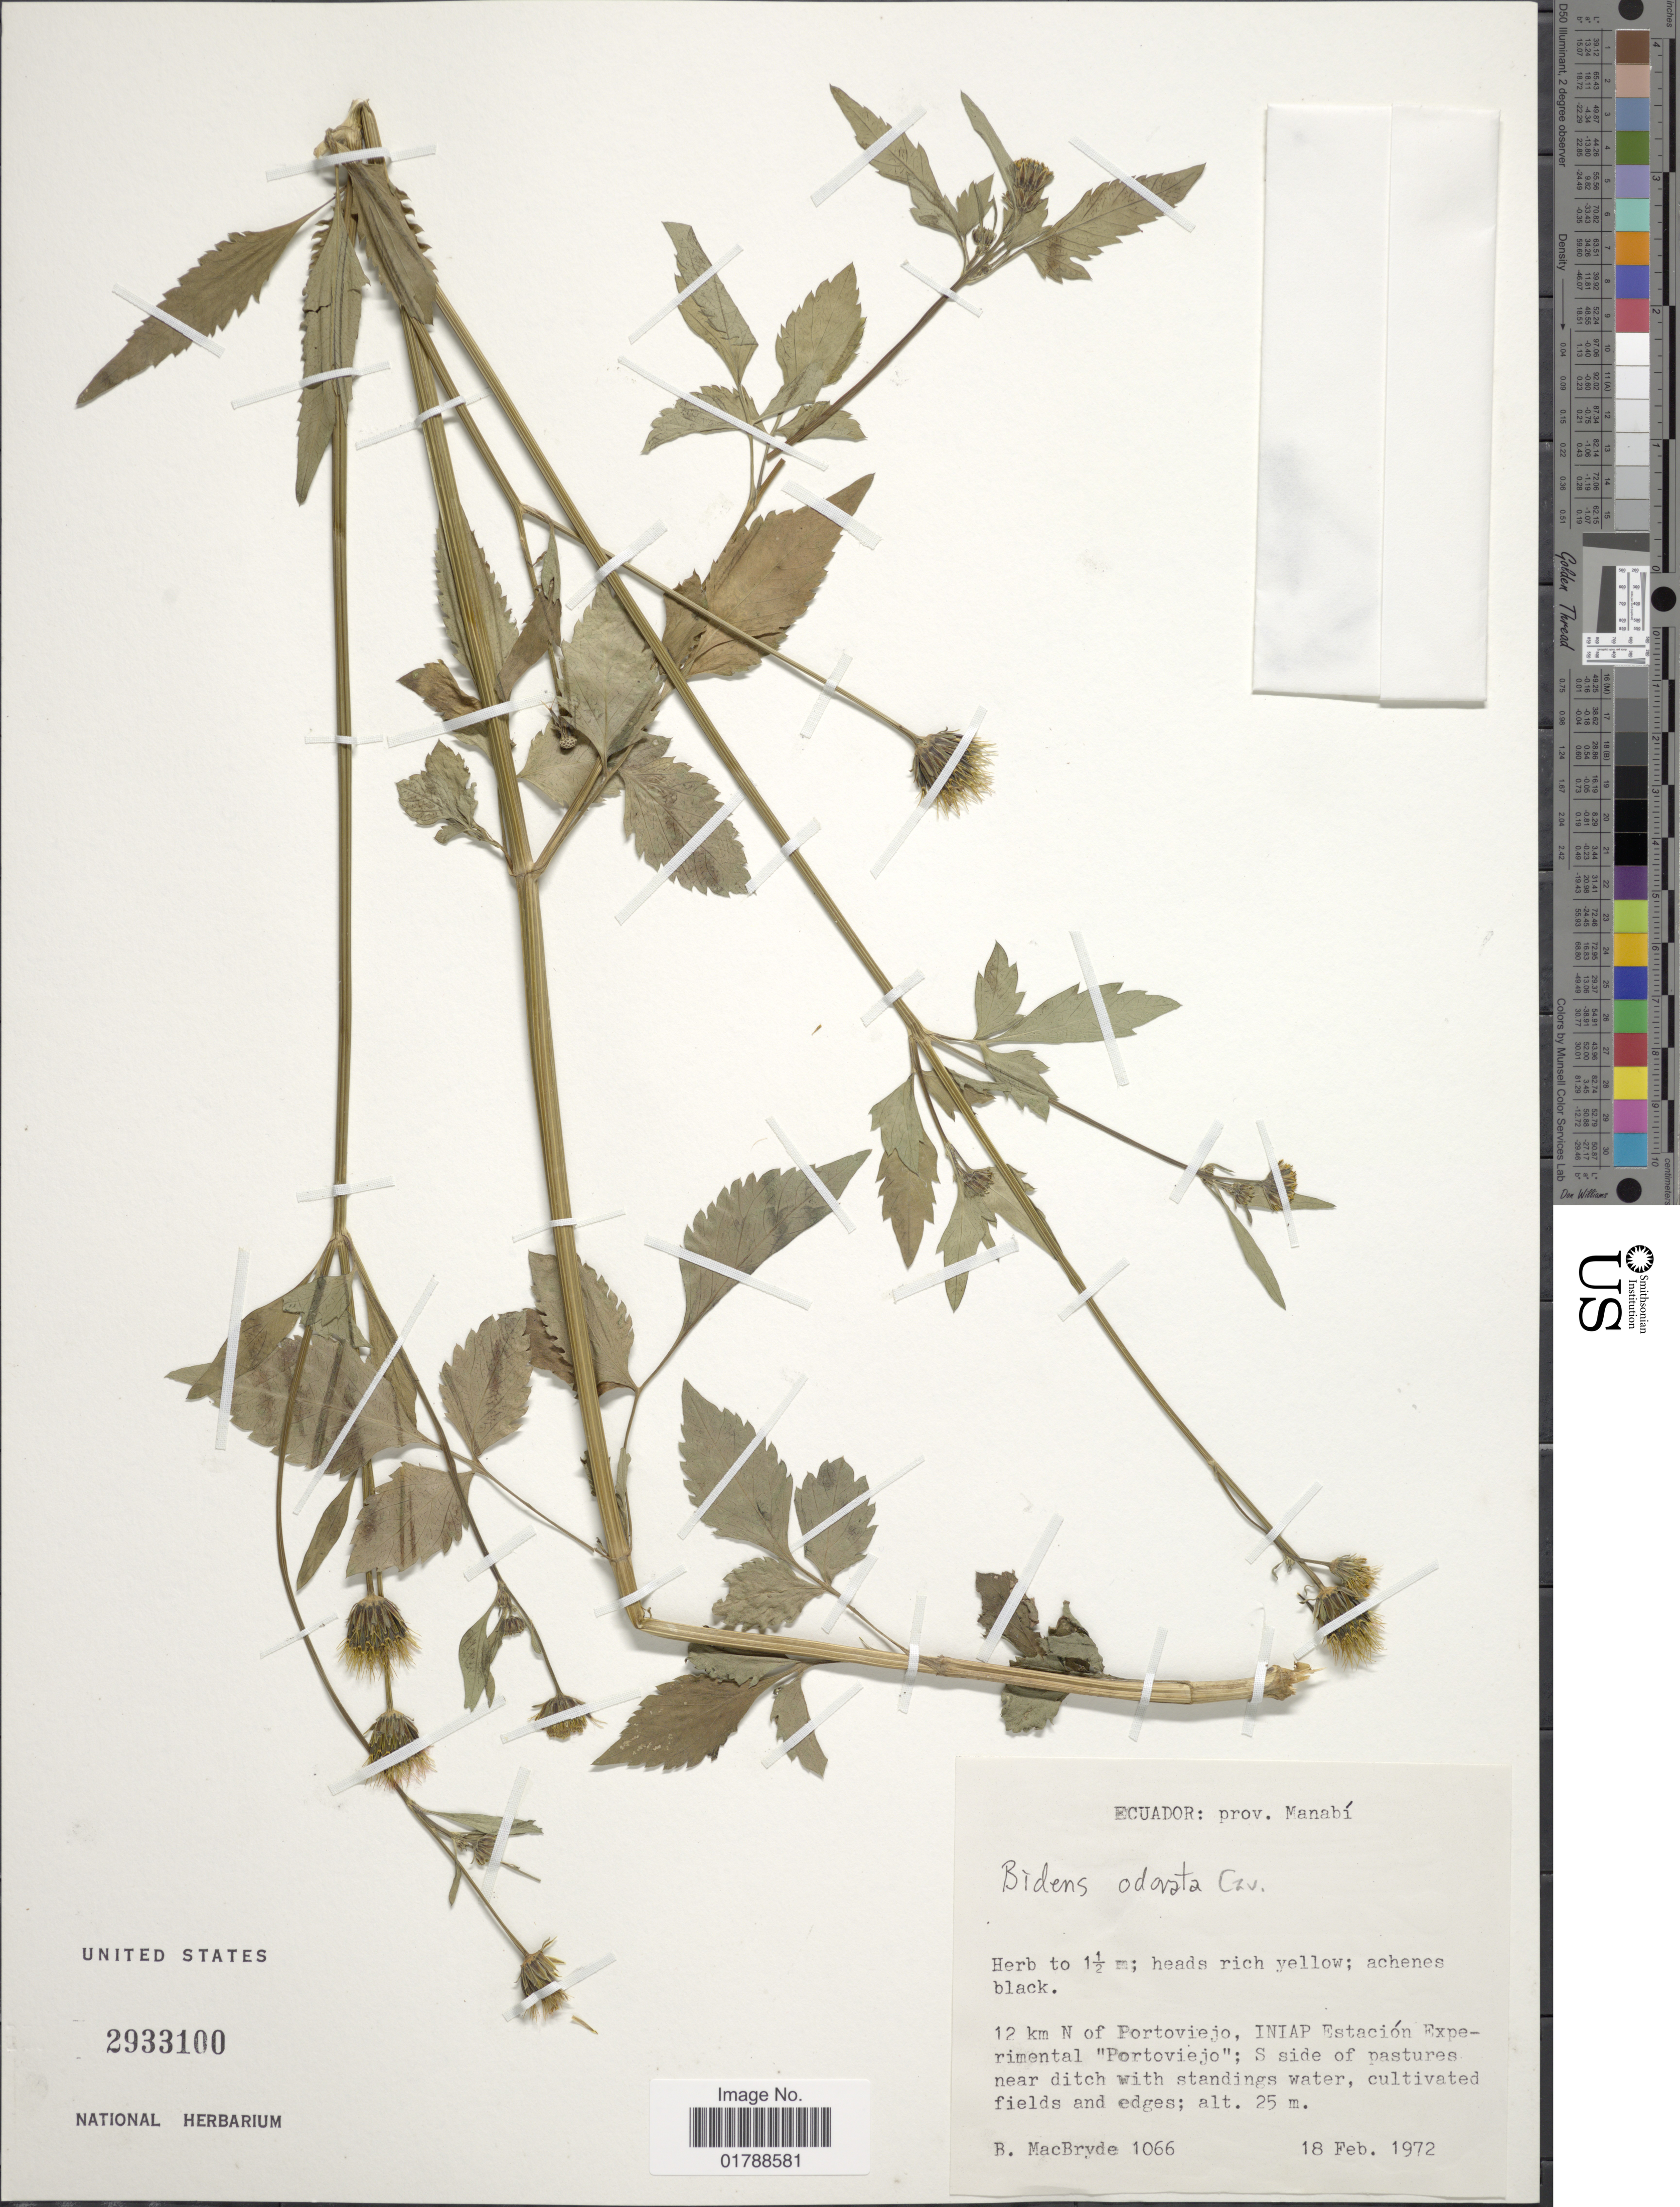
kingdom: Plantae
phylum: Tracheophyta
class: Magnoliopsida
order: Asterales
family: Asteraceae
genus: Bidens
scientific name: Bidens odorata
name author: Cav.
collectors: B. MacBryde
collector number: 1066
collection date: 1972-02-18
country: Ecuador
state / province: Manabí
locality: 12 km N of Portoviejo, INIAP Estación Experimental "Portoviejo"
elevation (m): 25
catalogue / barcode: US 2933100